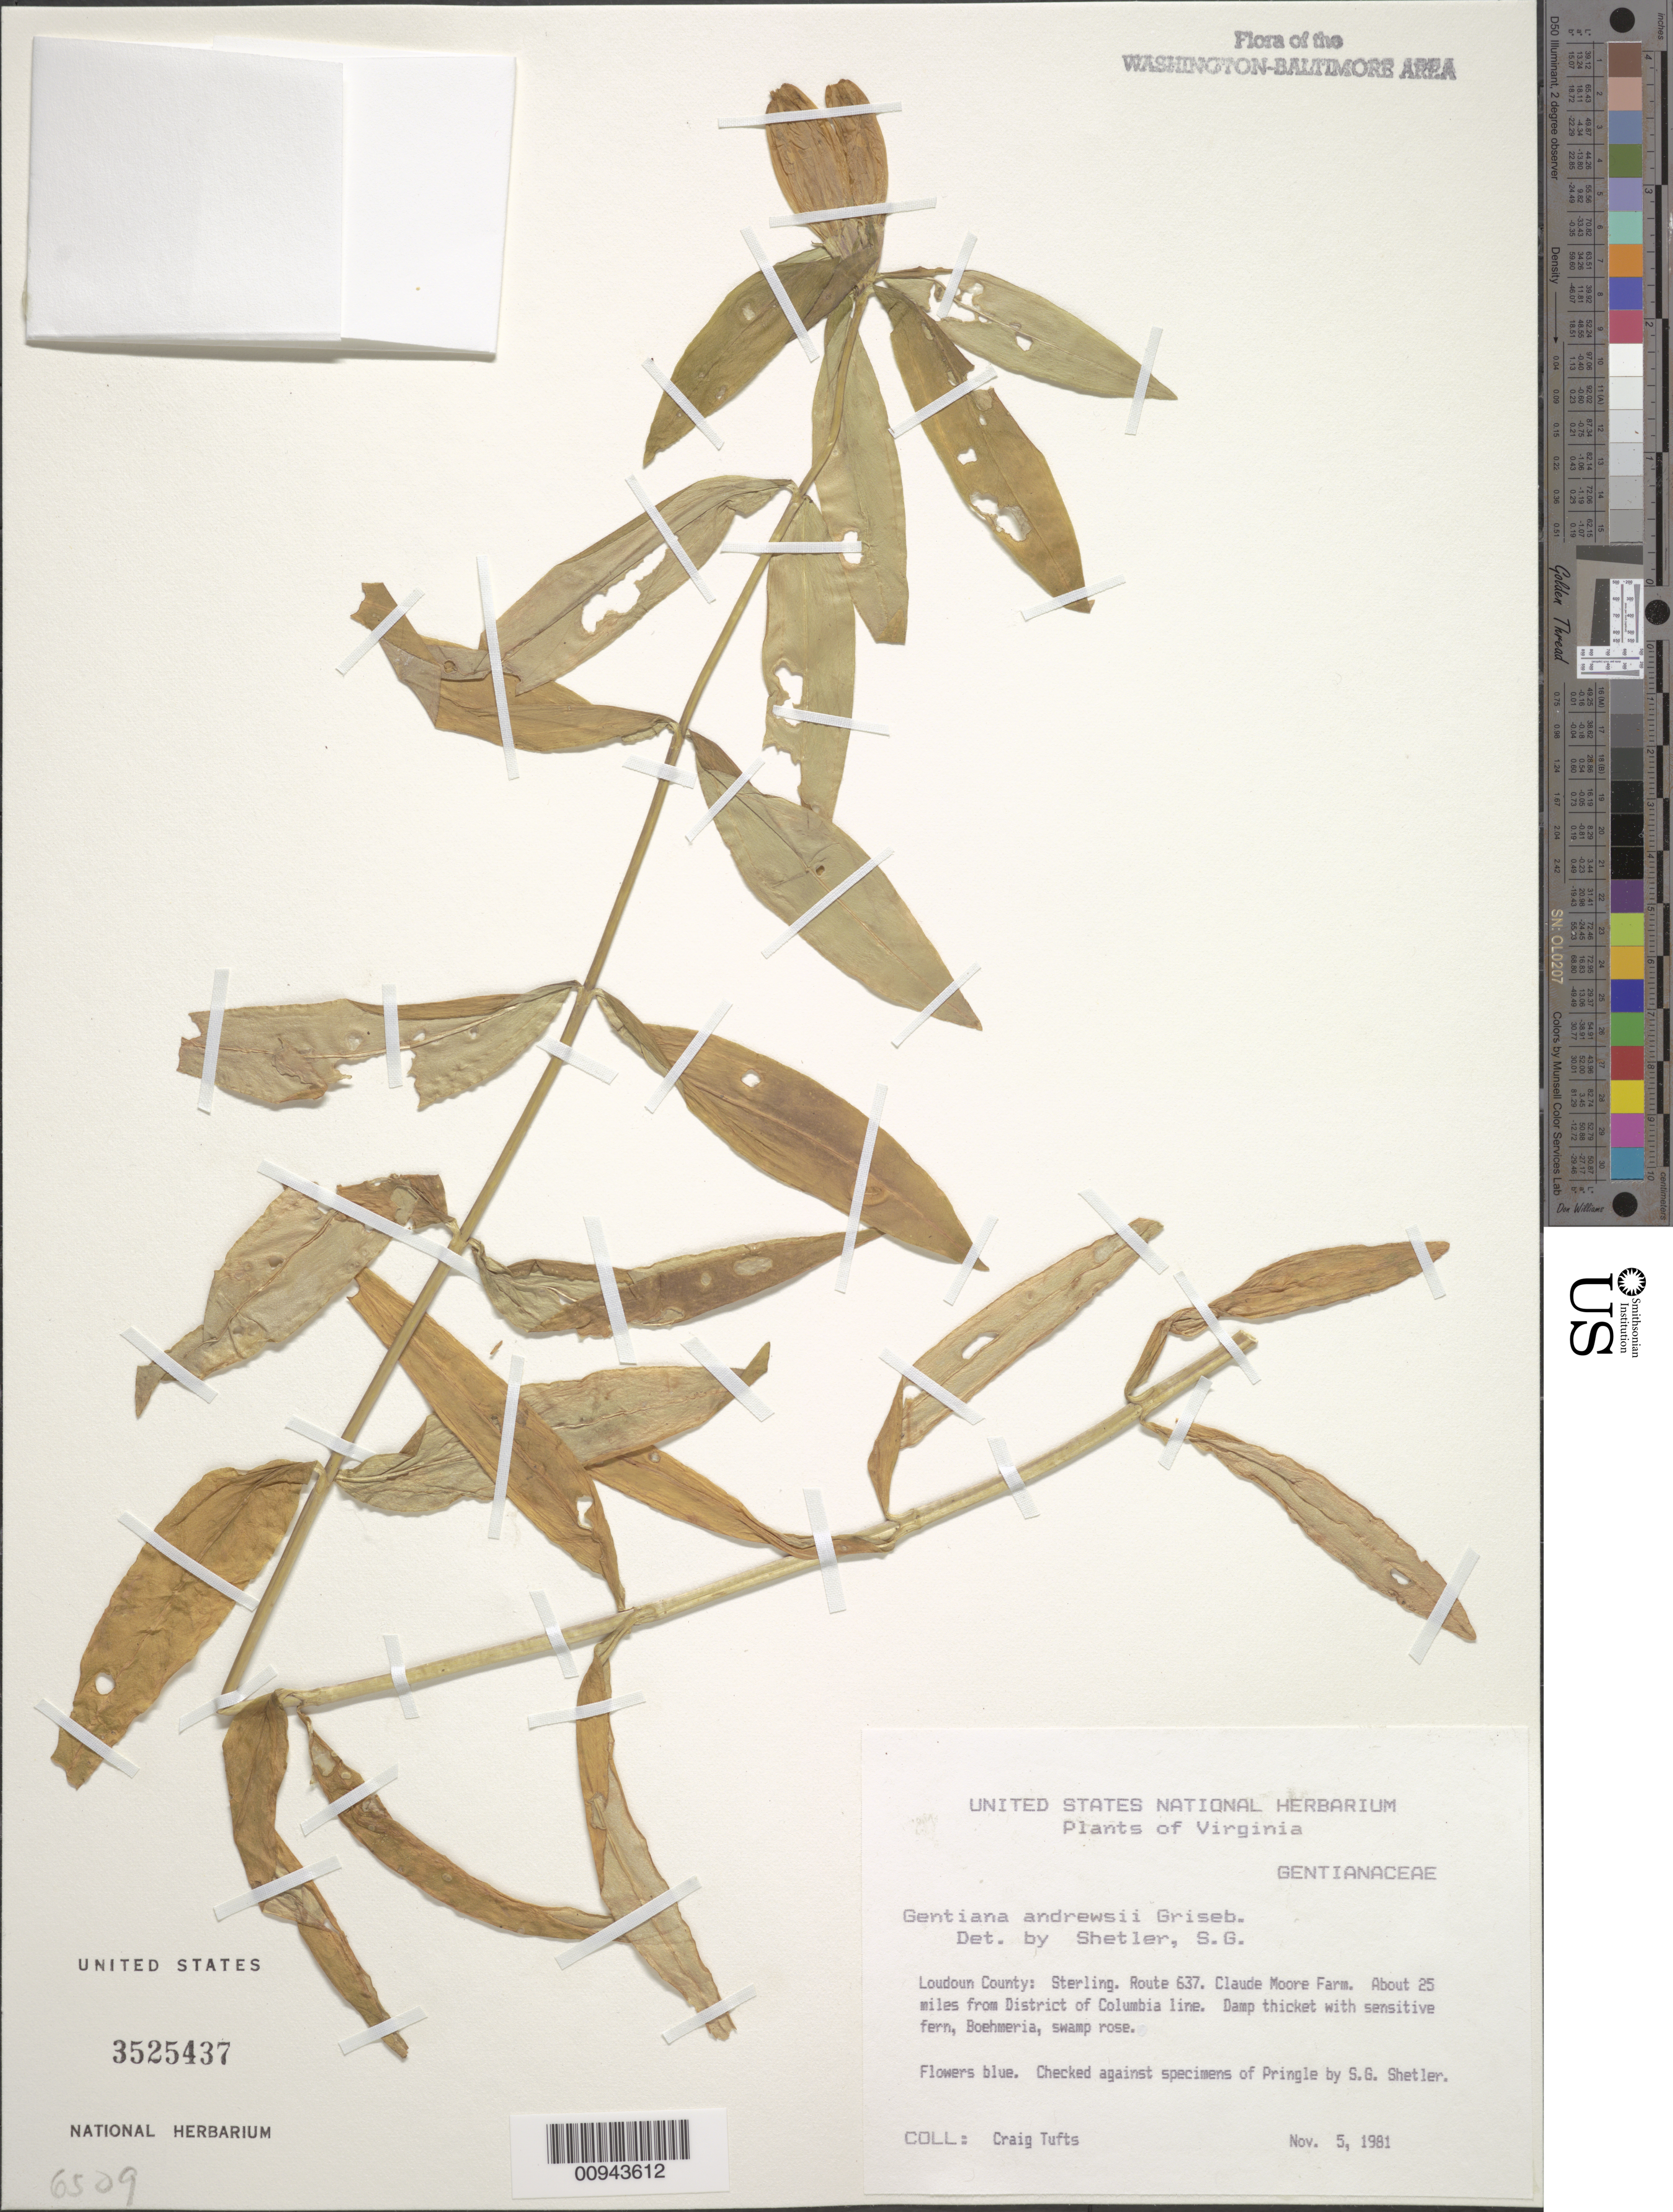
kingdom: Plantae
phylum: Tracheophyta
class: Magnoliopsida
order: Gentianales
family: Gentianaceae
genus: Gentiana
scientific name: Gentiana andrewsii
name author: Griseb.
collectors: C. Tufts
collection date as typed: Nov. 5, 1981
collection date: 1981-11-05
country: United States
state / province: Virginia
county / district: Loudoun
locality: Sterling. Route 637. Claude Moore Farm. About 25 miles from DC.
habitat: damp thicket with sensitive fern, Boehmeria and swamp rose.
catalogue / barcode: US 3525437